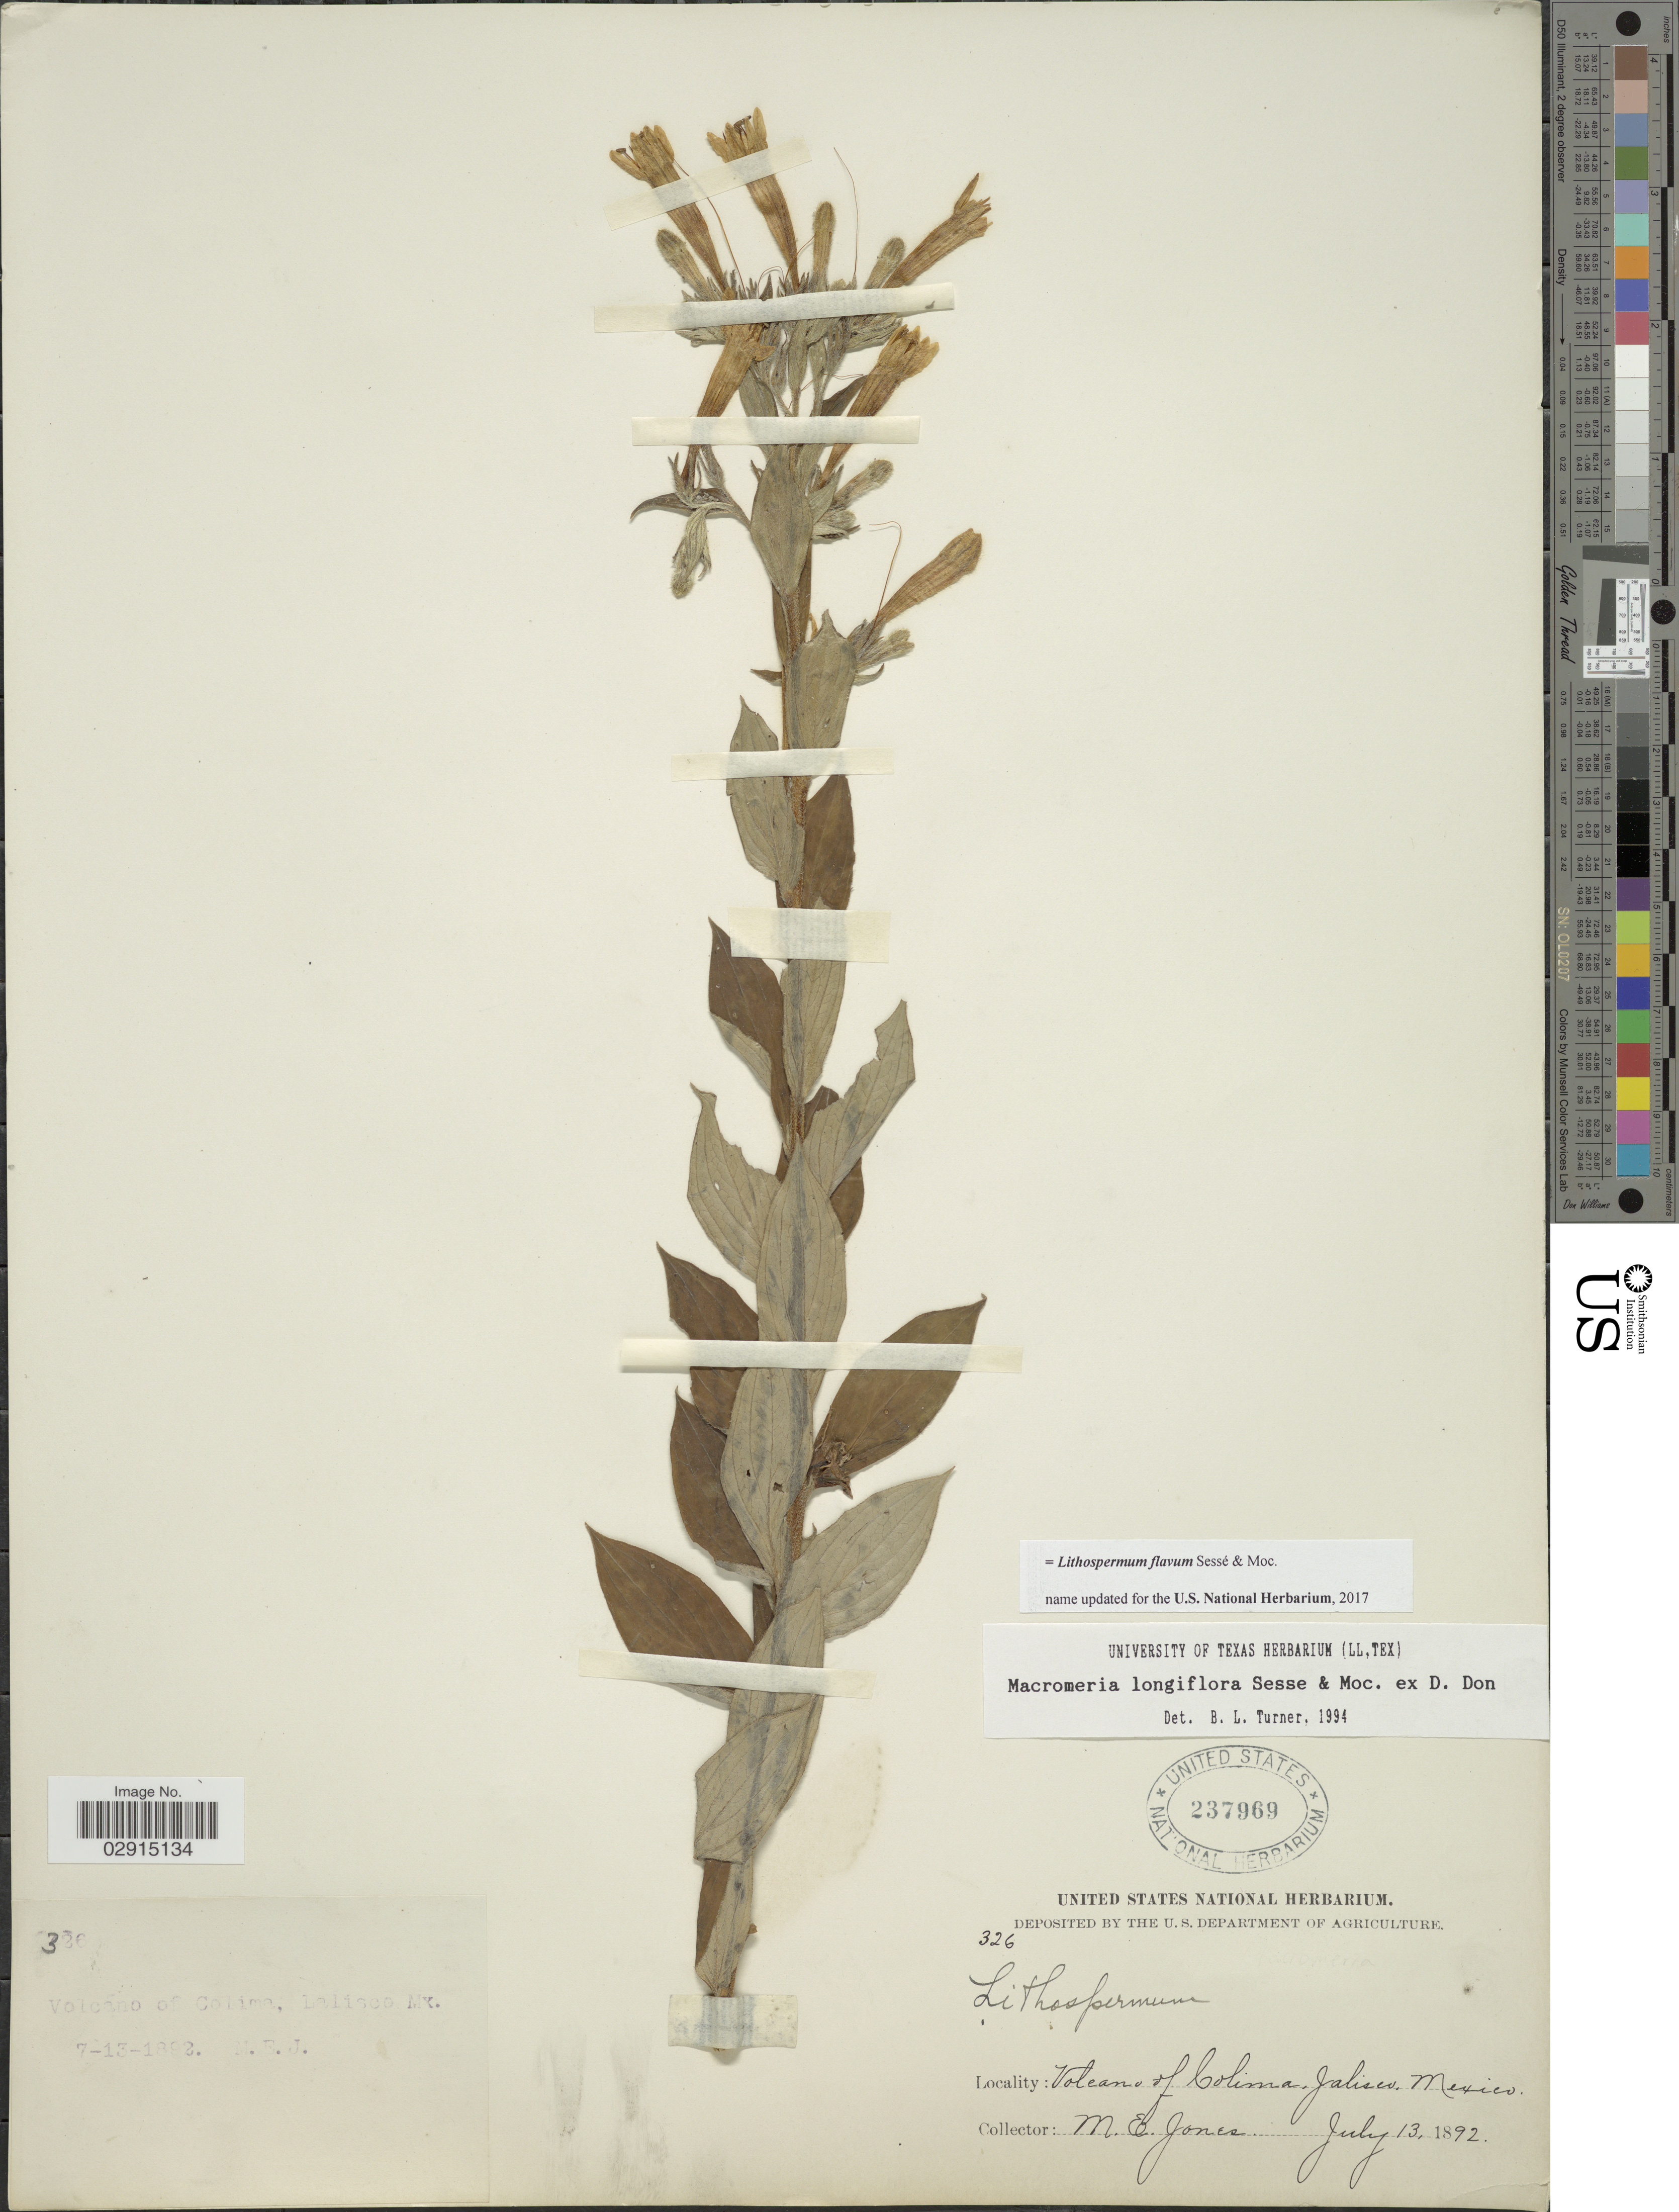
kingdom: Plantae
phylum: Tracheophyta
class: Magnoliopsida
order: Boraginales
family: Boraginaceae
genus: Lithospermum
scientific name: Lithospermum flavum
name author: Sessé & Moc.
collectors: M. E. Jones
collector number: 326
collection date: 1892-07-13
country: Mexico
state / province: Jalisco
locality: Volcano of Colima, Jalisco.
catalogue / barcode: US 237969